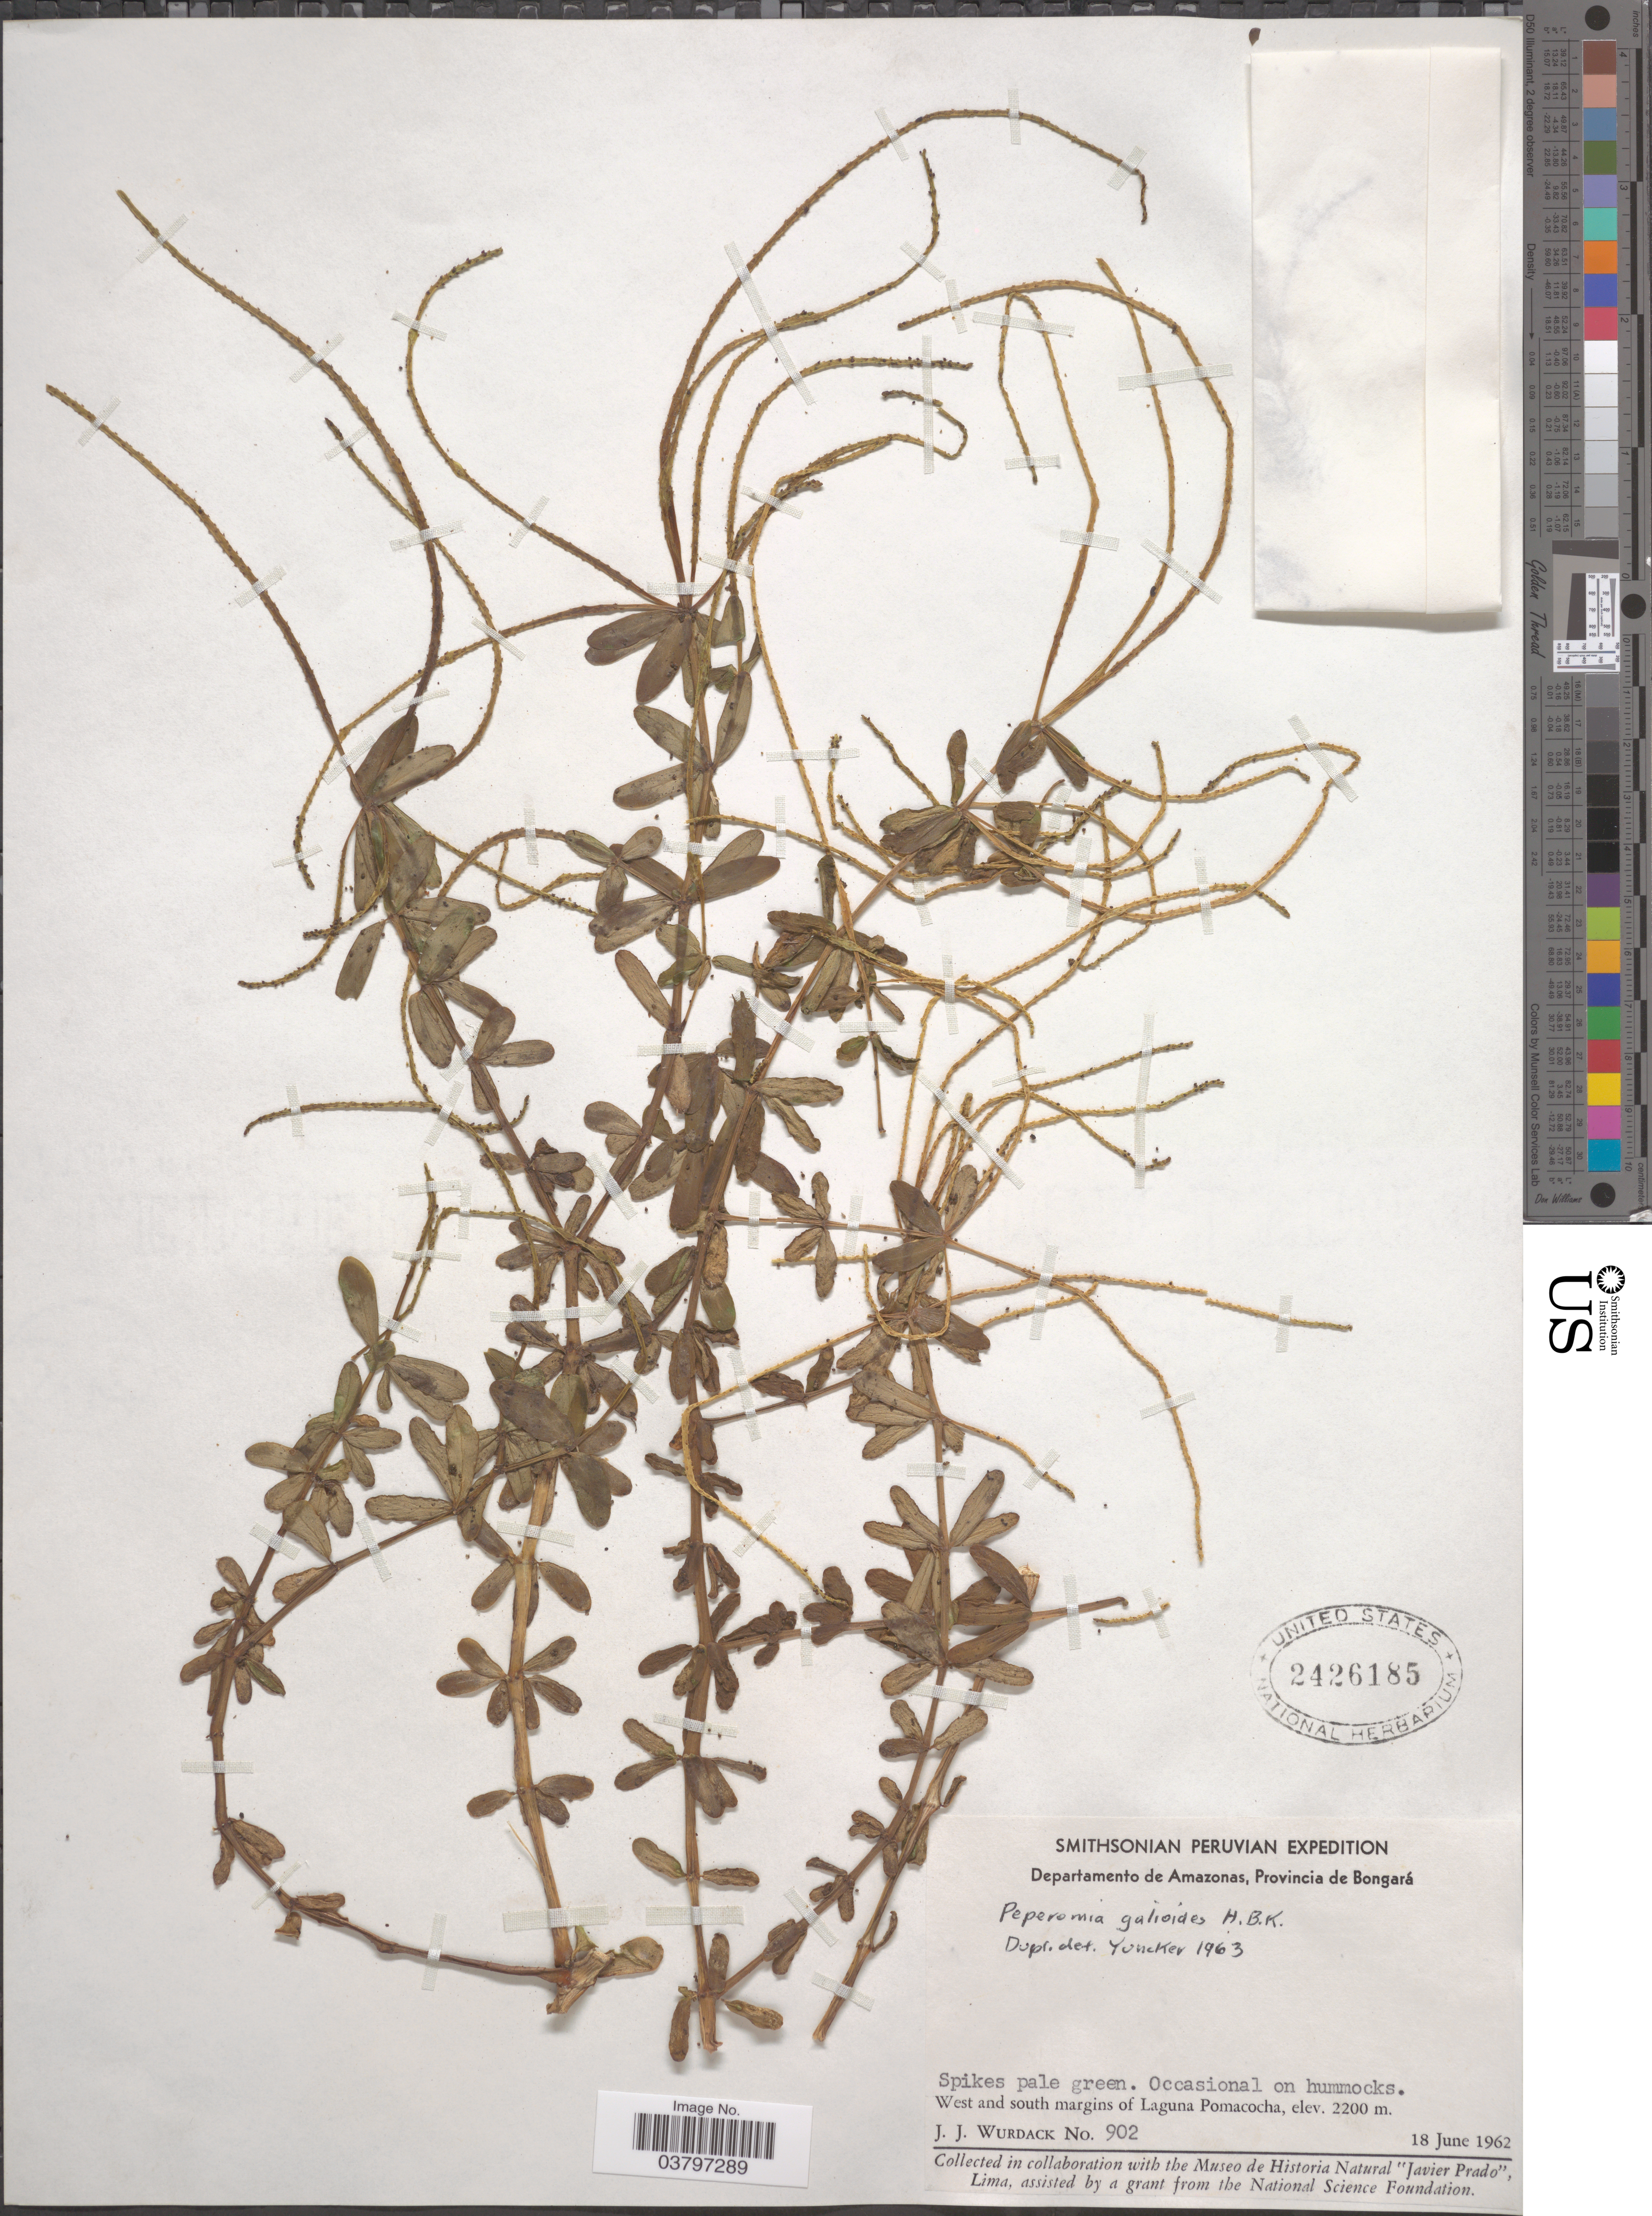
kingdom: Plantae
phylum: Tracheophyta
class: Magnoliopsida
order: Piperales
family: Piperaceae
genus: Peperomia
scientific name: Peperomia galioides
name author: Kunth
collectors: J. J. Wurdack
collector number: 902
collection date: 1962-06-18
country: Peru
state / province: Amazonas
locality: Departamento de Amazonas, Provincia de Bongará. West and south margins of Laguna Pomacocha.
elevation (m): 2200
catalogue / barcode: US 2426185